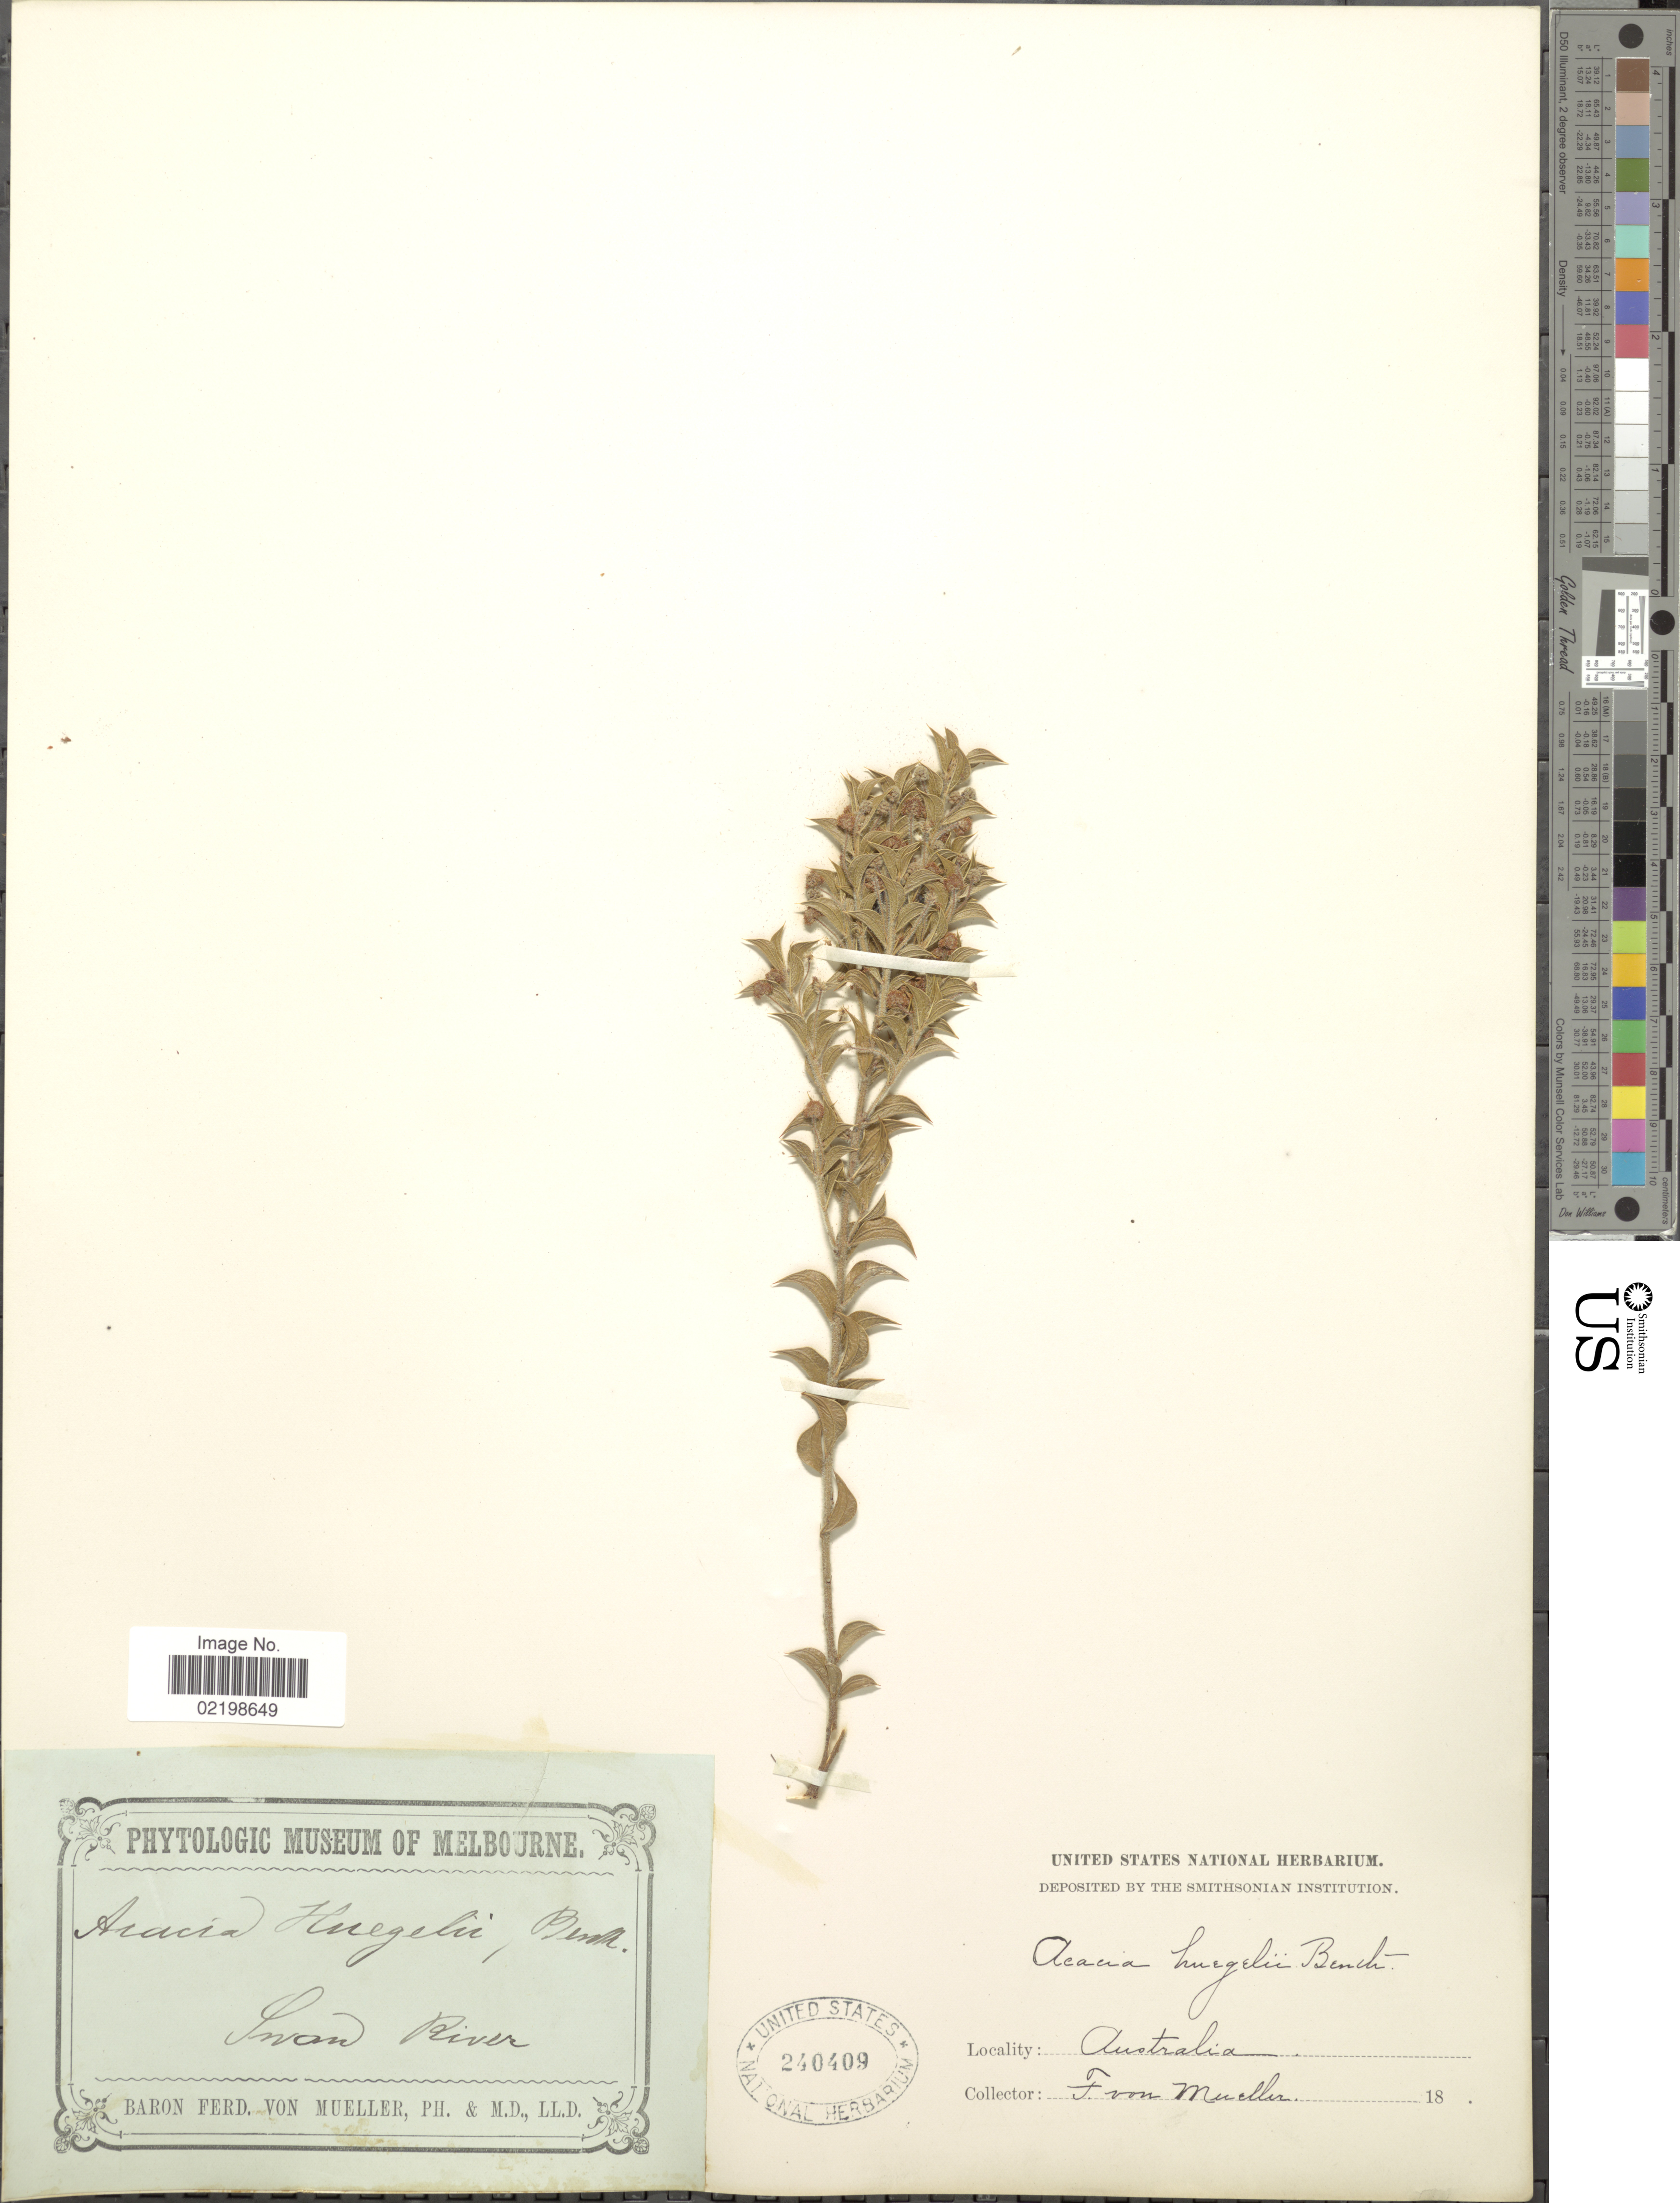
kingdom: Plantae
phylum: Tracheophyta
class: Magnoliopsida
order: Fabales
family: Fabaceae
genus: Acacia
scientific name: Acacia huegelii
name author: Benth.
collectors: F. Mueller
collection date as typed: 18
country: Australia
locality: Swan River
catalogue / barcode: US 240409